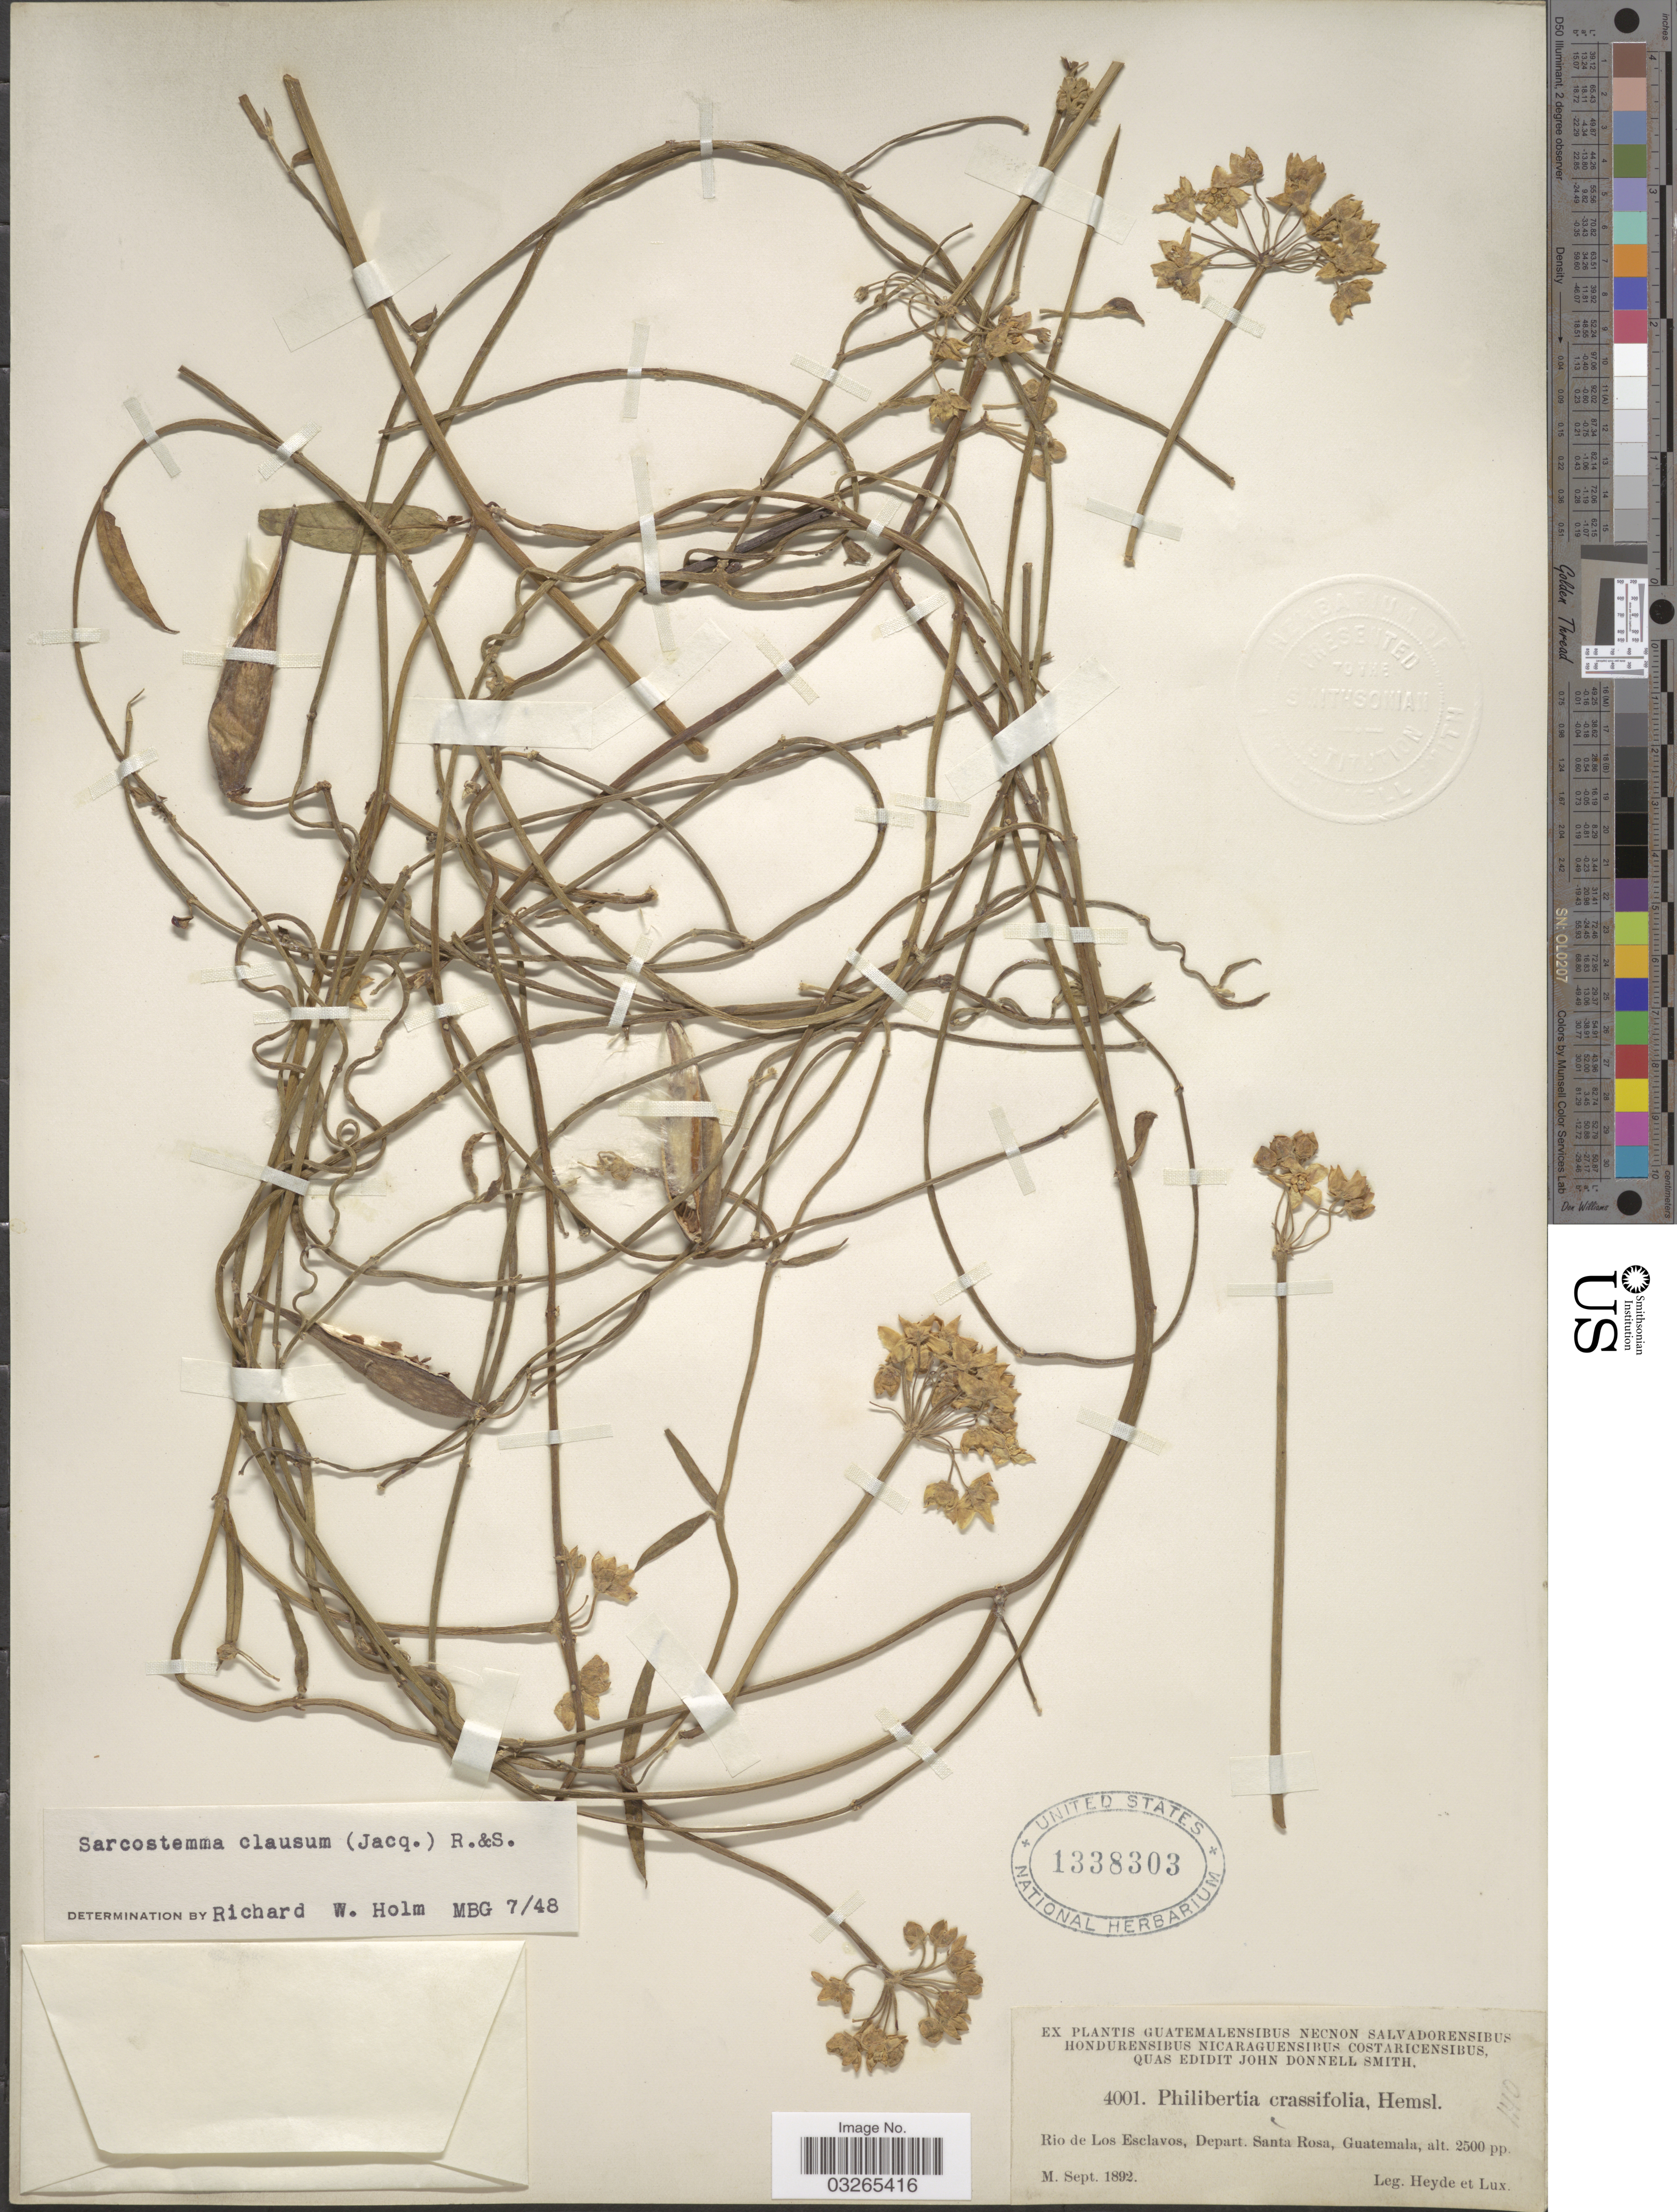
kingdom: Plantae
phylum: Tracheophyta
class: Magnoliopsida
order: Gentianales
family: Apocynaceae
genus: Sarcostemma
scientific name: Sarcostemma clausum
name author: (Jacq.) Schult.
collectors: Heyde & Lux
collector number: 4001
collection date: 1892-09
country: Guatemala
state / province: Santa Rosa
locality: Rio de Los Esclavos, Depart. Santa Rosa.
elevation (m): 762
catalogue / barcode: US 1338303